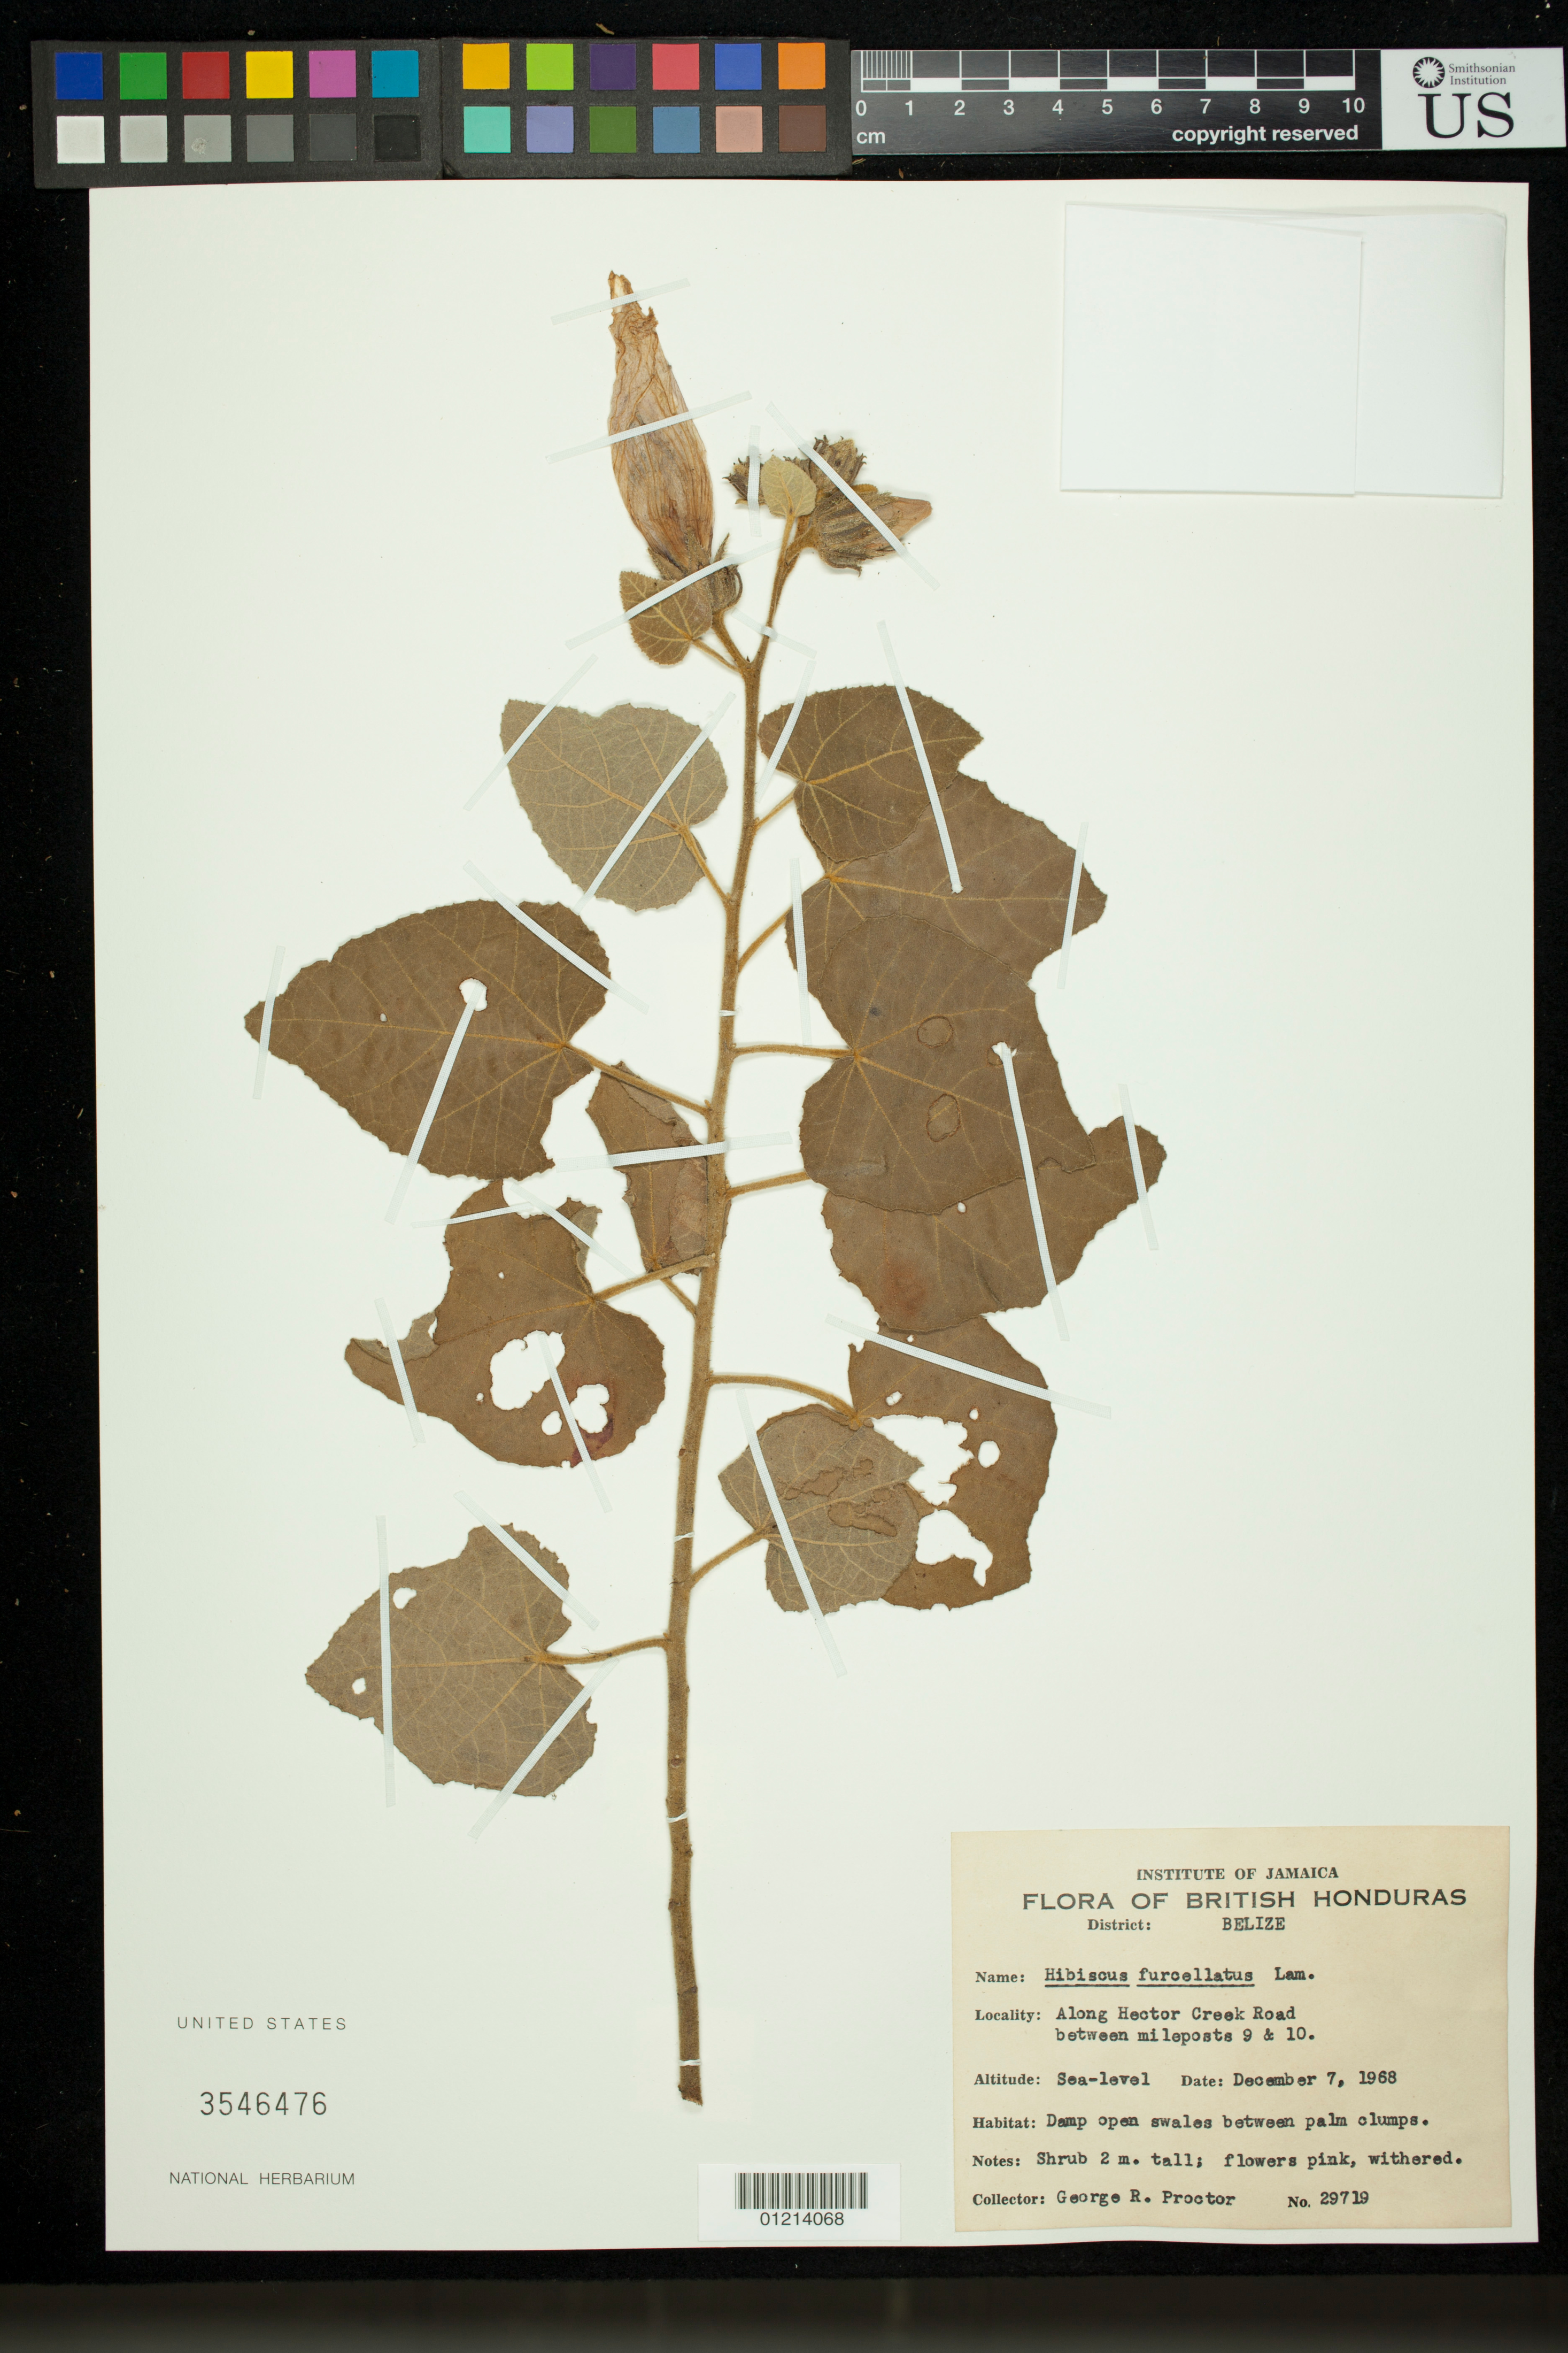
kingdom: Plantae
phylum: Tracheophyta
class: Magnoliopsida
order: Malvales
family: Malvaceae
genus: Sabdariffa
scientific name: Sabdariffa maculata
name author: (Lam.) M.M. Hanes & R.L. Barrett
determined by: Dorr, Laurence J., Curator (BOT), Smithsonian Institution - National Museum of Natural History (UNITED STATES)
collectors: G. R. Proctor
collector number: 28719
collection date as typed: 12 Jul 1968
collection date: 1968-07-12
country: Belize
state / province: Belize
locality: British Honduras, District: Belize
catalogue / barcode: US 3546476